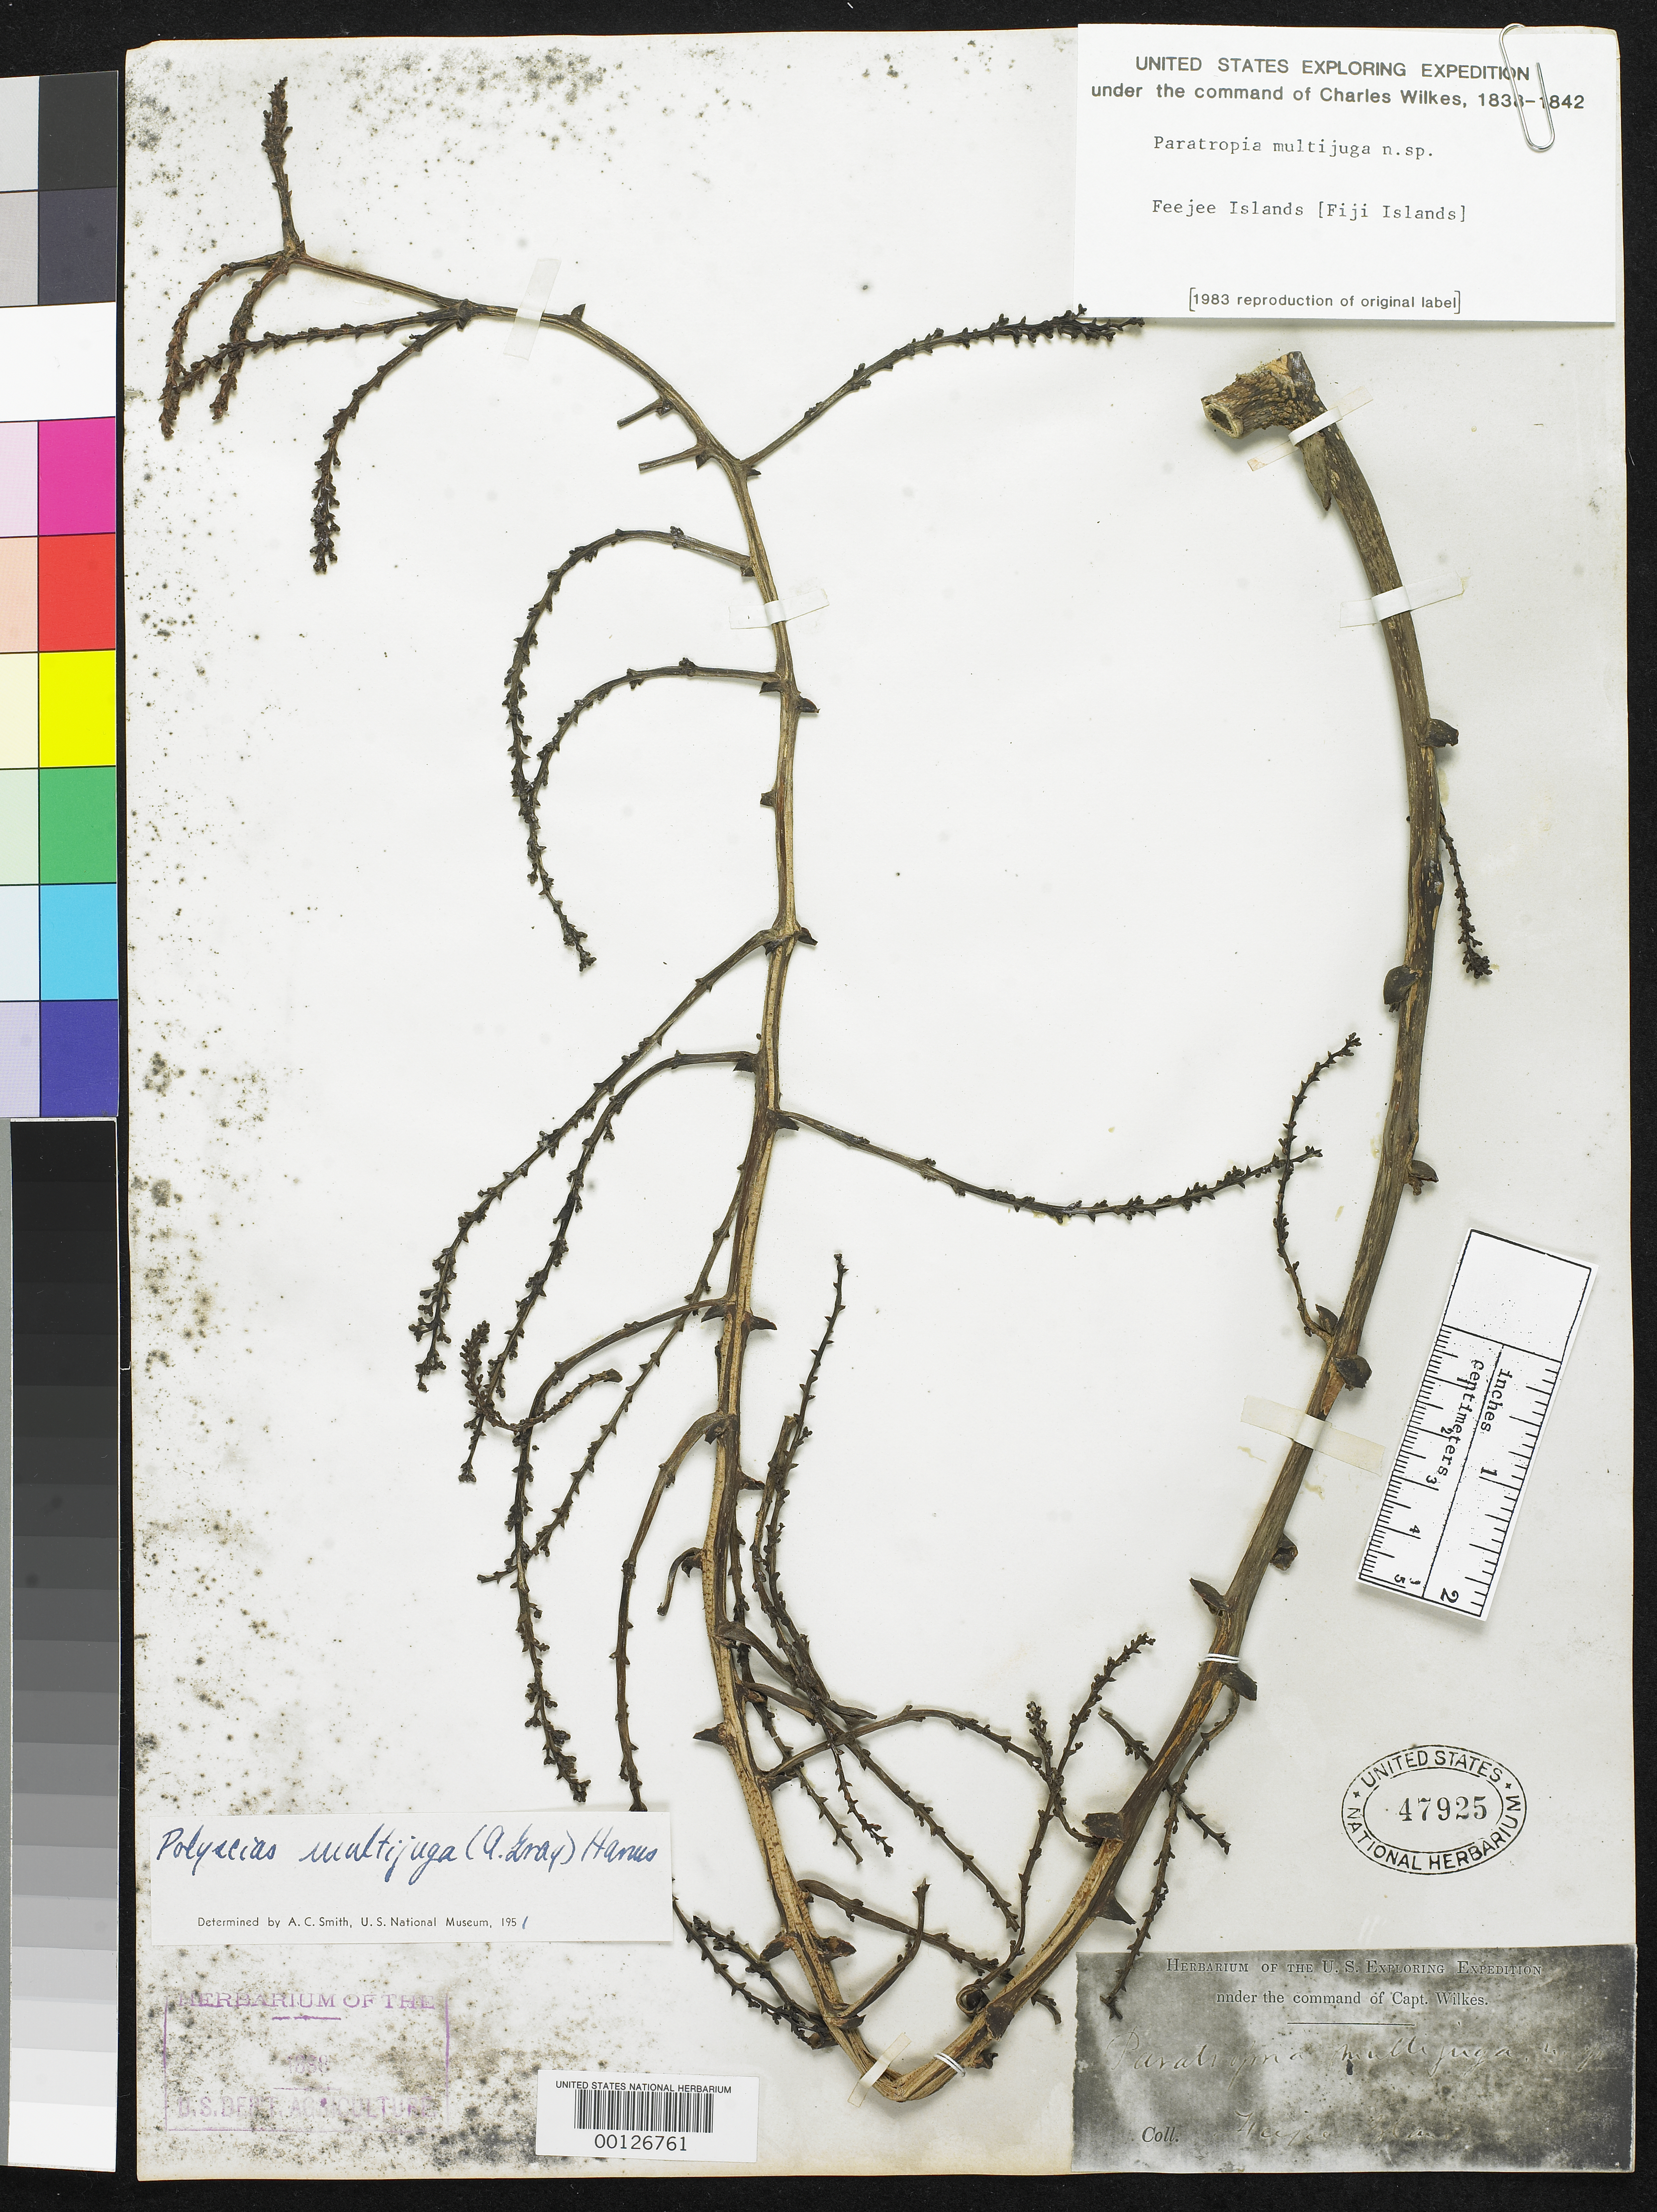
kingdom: Plantae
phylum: Tracheophyta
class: Magnoliopsida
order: Apiales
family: Araliaceae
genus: Paratropia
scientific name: Paratropia multijuga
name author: A. Gray in Wilkes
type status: Type Collection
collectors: Wilkes Explor. Exped.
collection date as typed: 1838 to -- --- 1842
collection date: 1838/1842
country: Fiji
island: Vanua Levu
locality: Sandalwood Bay. [Vanua Levu Group]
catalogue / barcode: US 47925